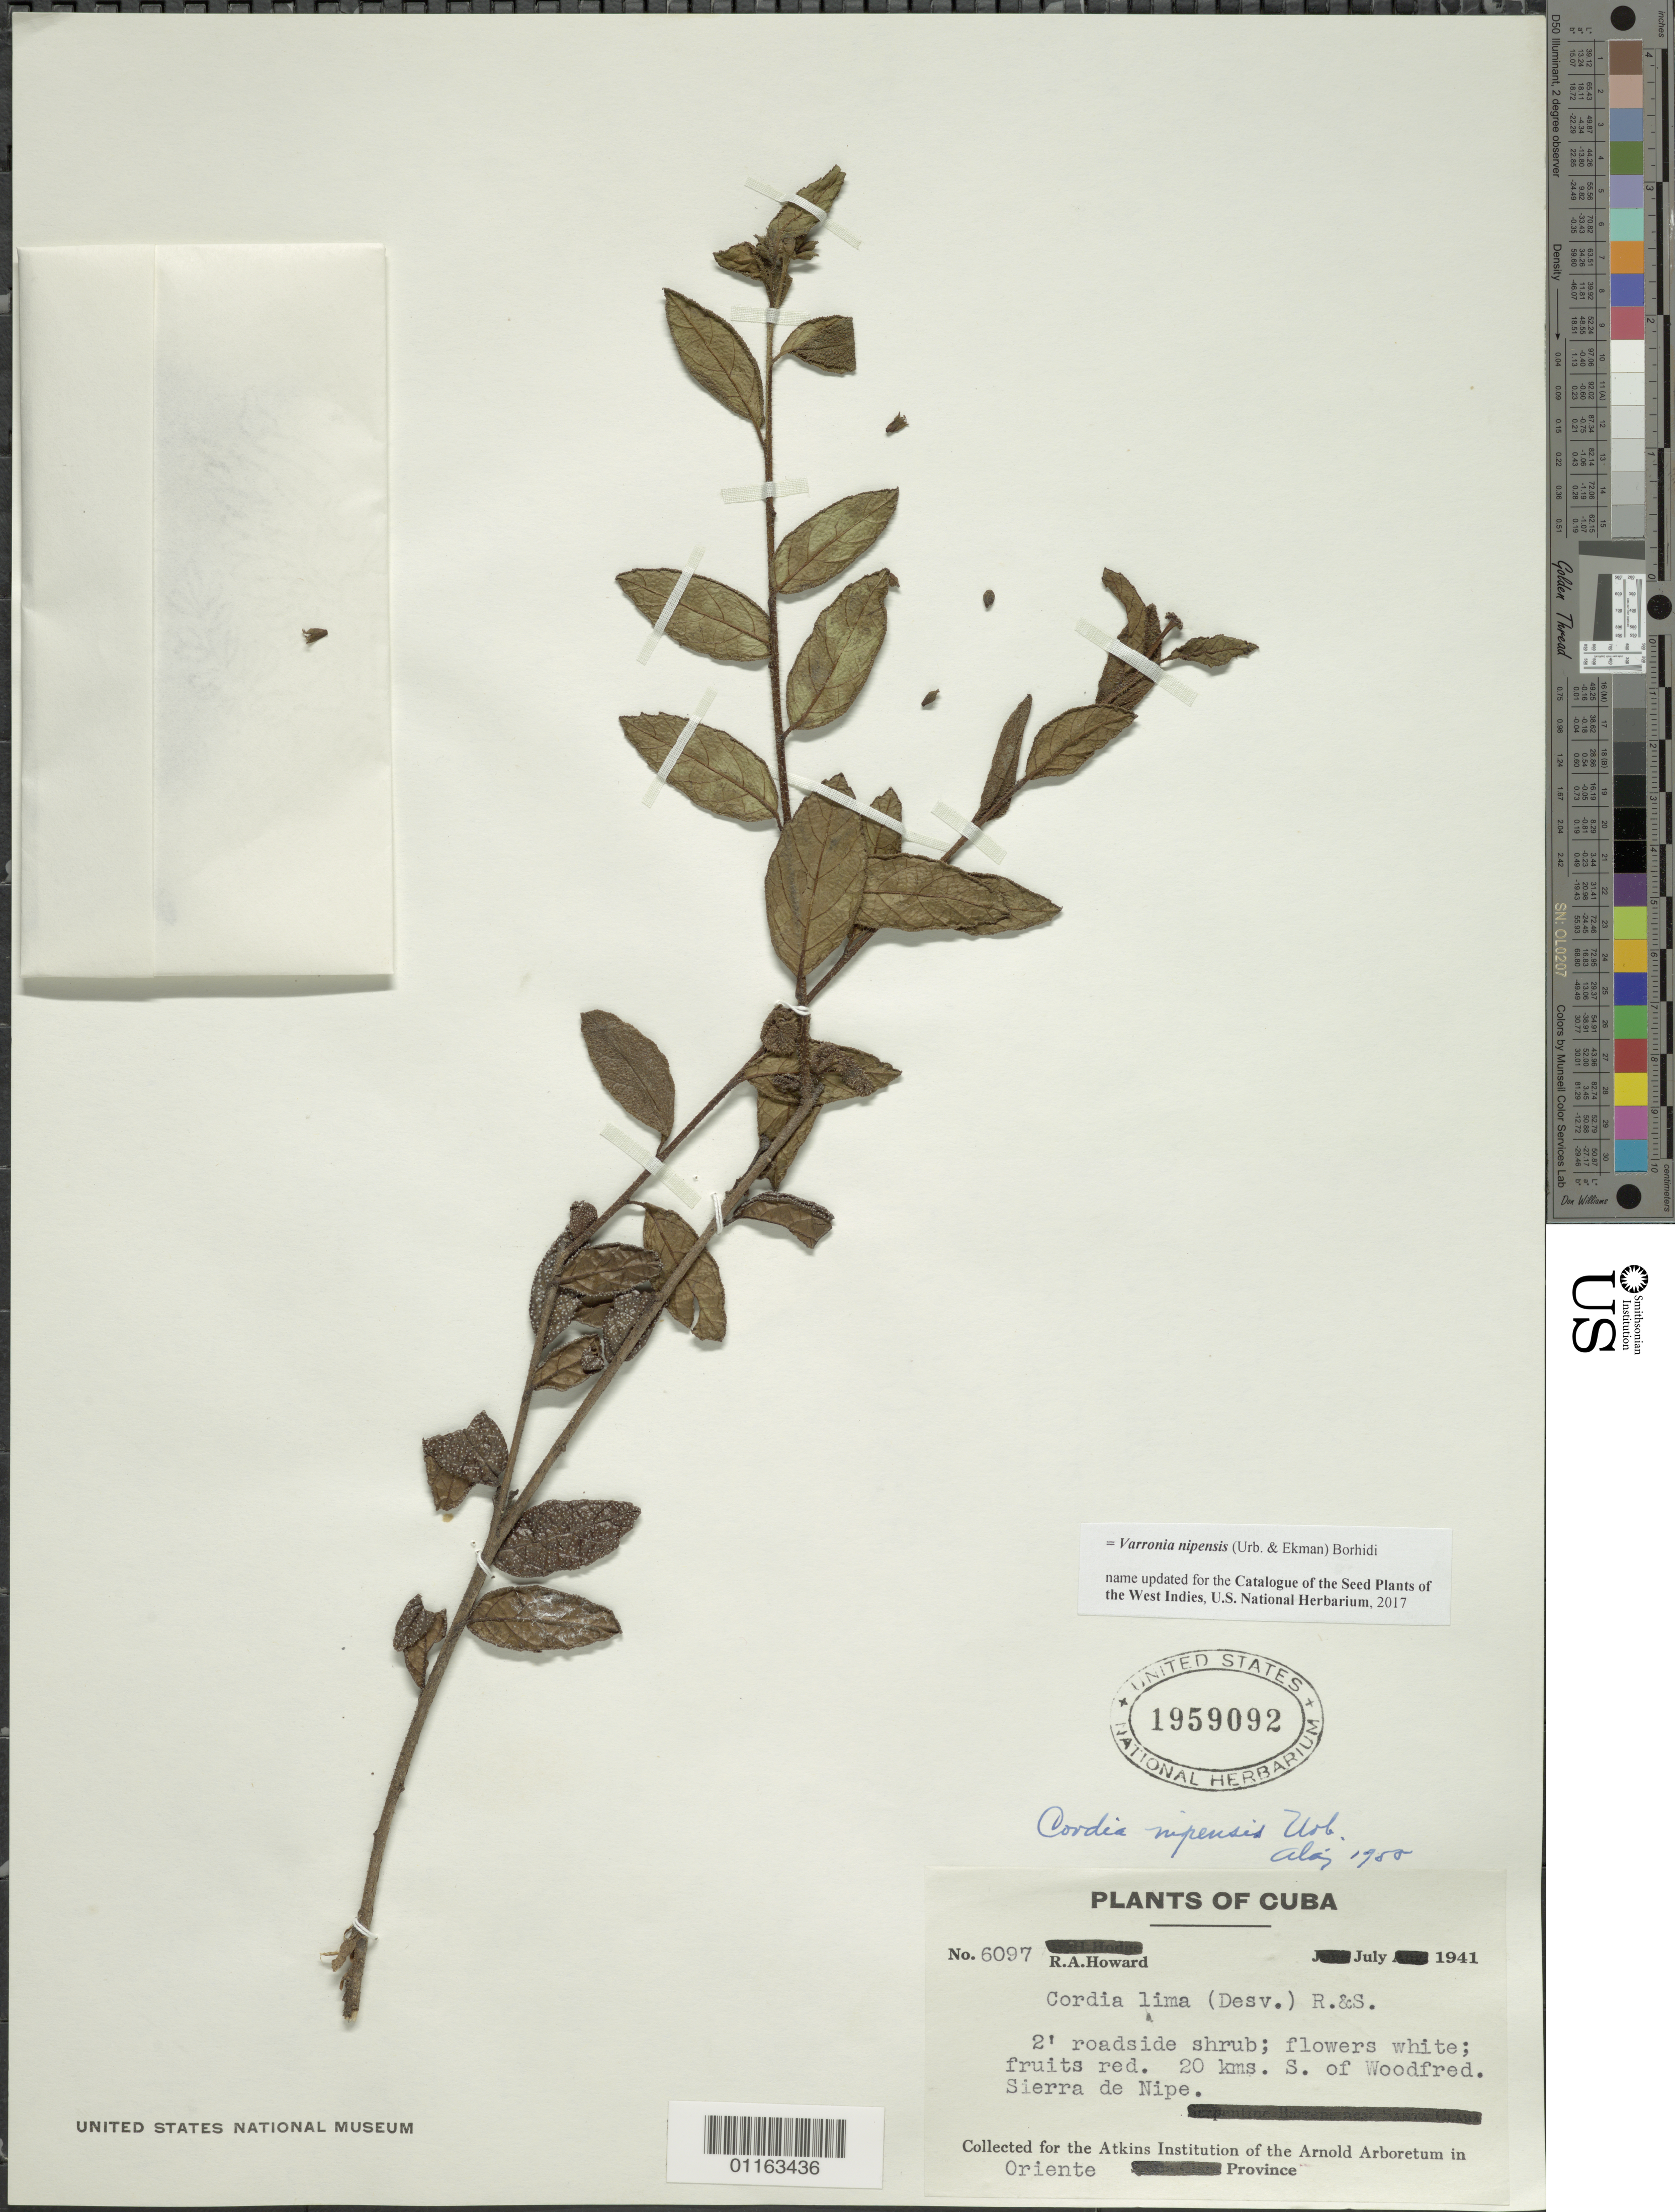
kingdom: Plantae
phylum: Tracheophyta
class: Magnoliopsida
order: Boraginales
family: Cordiaceae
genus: Varronia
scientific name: Varronia nipensis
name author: (Urb. & Ekman) Borhidi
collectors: R. A. Howard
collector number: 6097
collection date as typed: Jul 1941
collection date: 1941-07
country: Cuba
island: Cuba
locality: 20 kms S of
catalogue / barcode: US 1959092